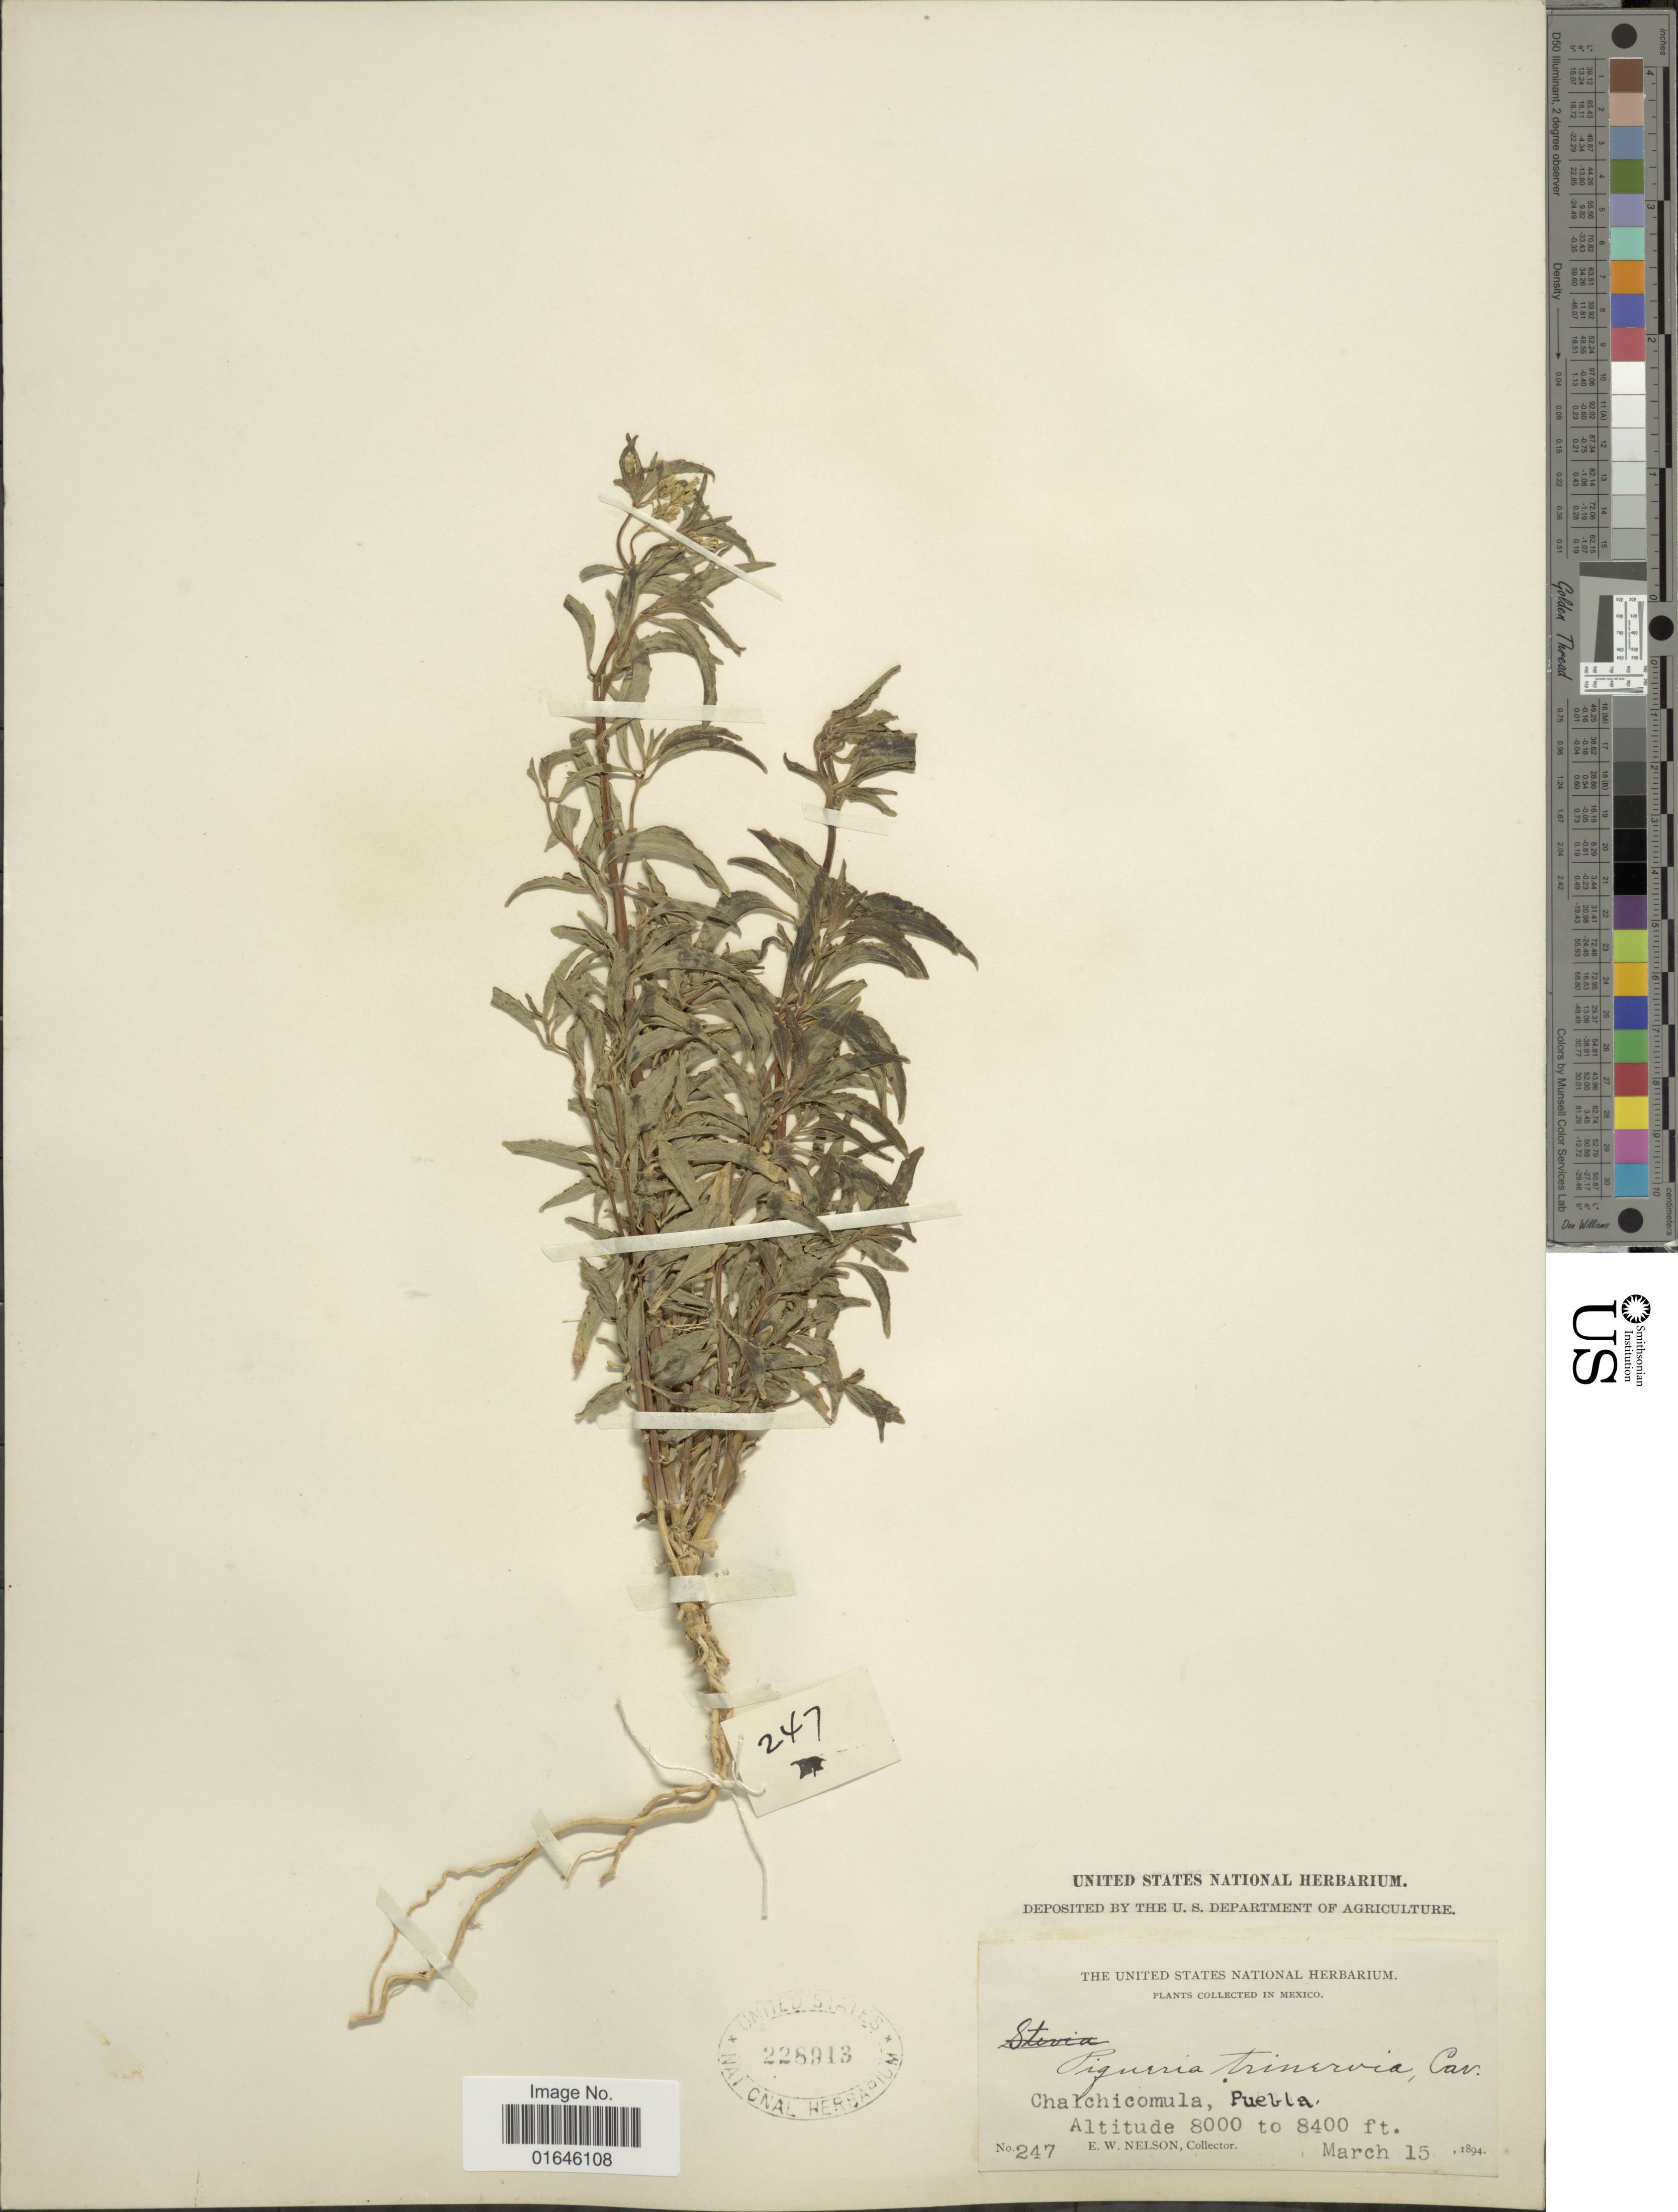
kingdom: Plantae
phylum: Tracheophyta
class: Magnoliopsida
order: Asterales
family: Asteraceae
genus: Piqueria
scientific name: Piqueria trinervia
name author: Cav.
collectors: E. W. Nelson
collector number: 247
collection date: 1894-03-15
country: Mexico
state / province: Puebla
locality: Chalchicomula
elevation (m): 2438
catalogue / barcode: US 228913